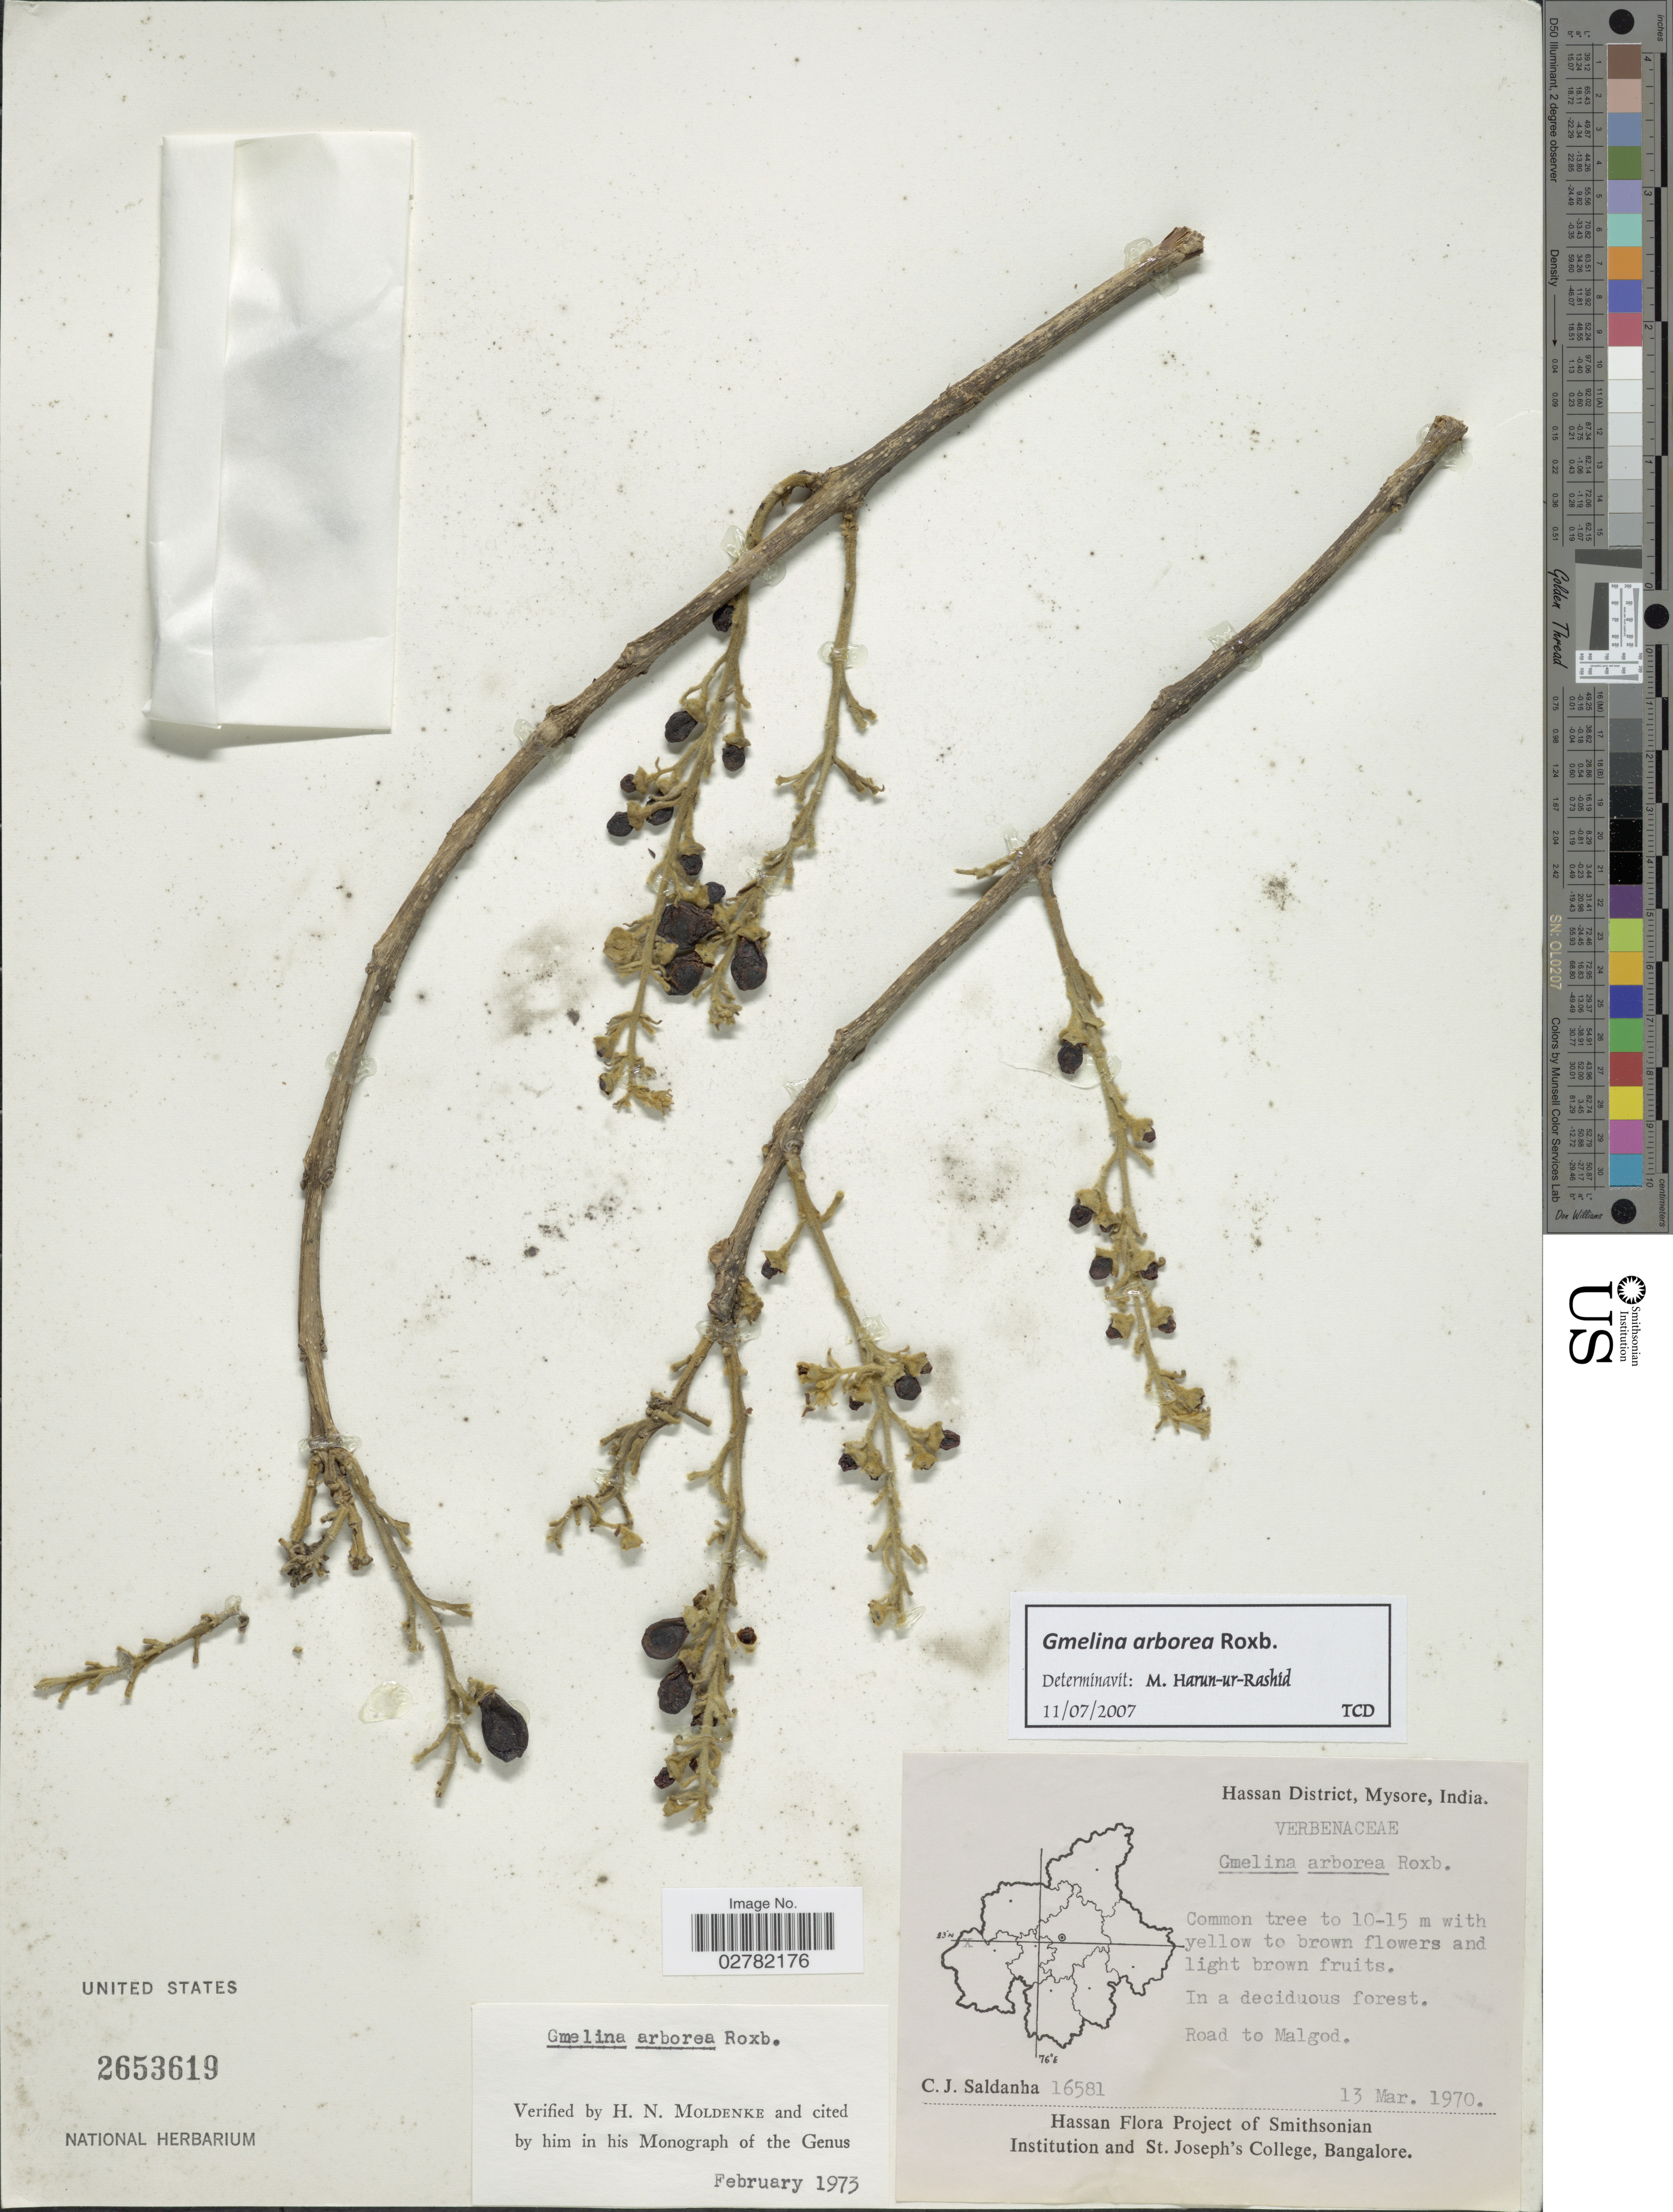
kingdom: Plantae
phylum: Tracheophyta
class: Magnoliopsida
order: Lamiales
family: Lamiaceae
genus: Gmelina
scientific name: Gmelina arborea var. arborea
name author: Roxb. ex Sm.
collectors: C. J. Saldanha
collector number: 16581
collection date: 1970-03-13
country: India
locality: Hassan District, Mysore. Road to Malgod.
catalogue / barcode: US 2653619